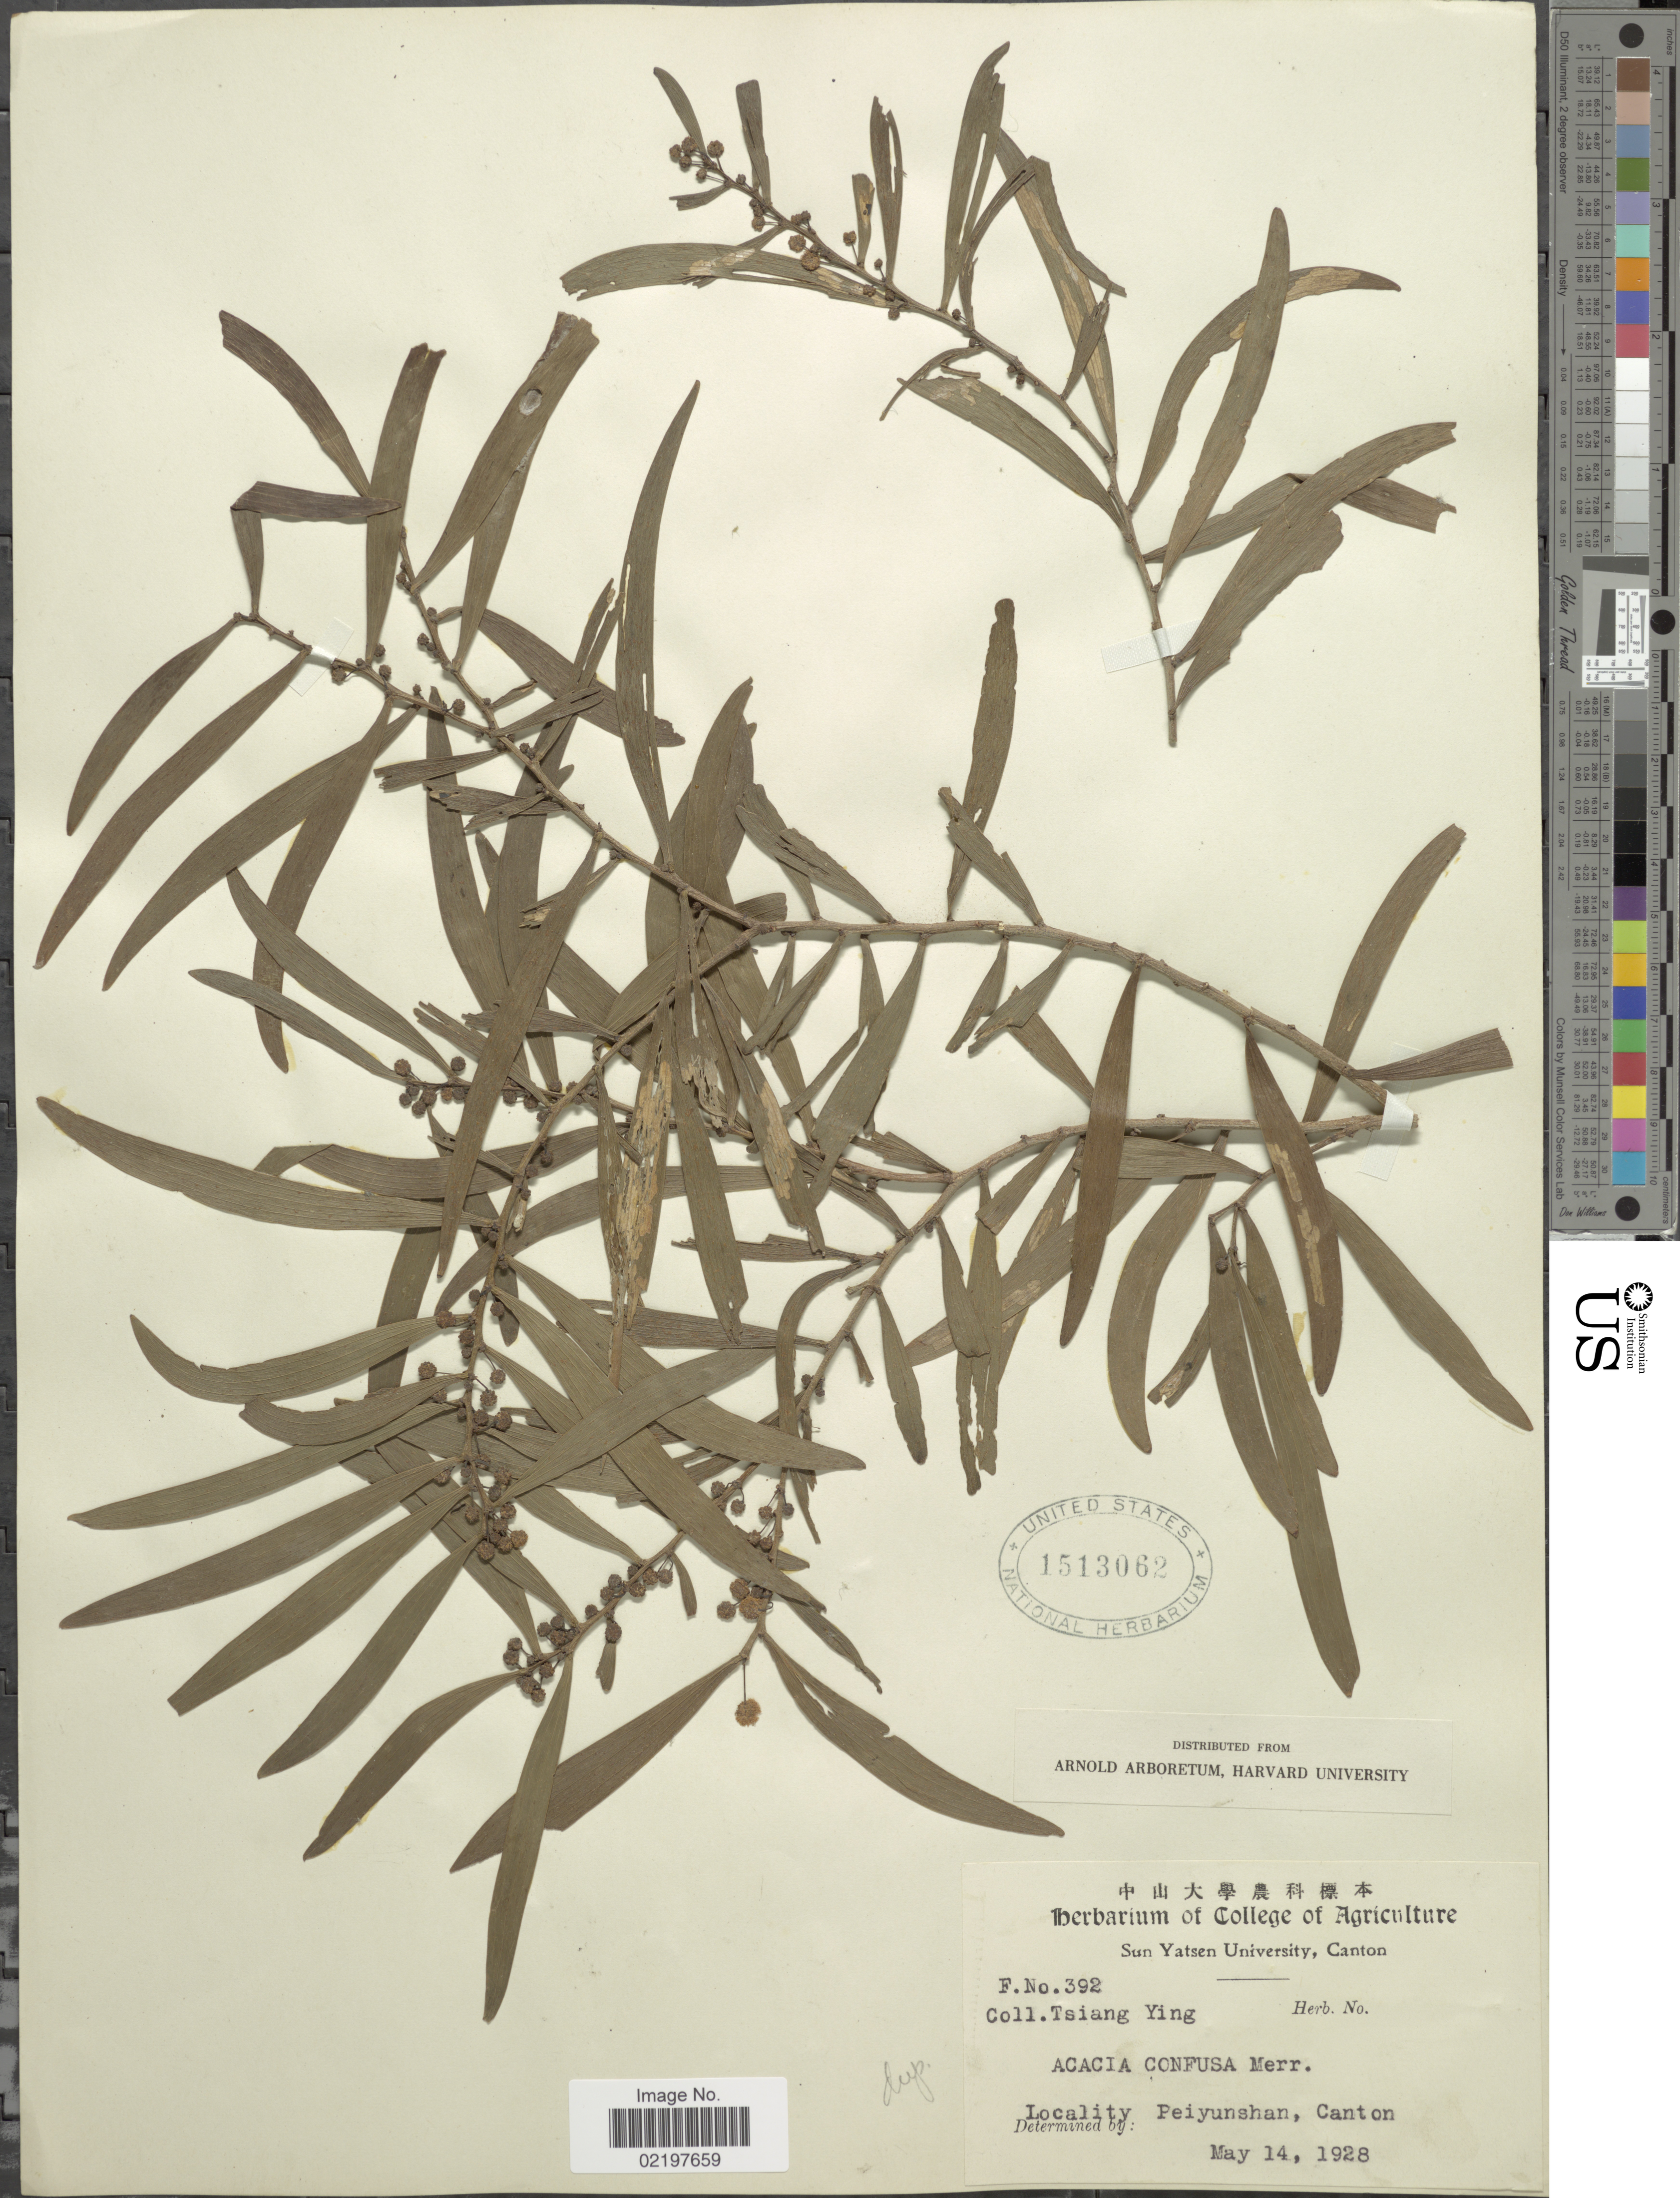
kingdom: Plantae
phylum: Tracheophyta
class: Magnoliopsida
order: Fabales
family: Fabaceae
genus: Acacia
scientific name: Acacia confusa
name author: Merr.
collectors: Y. Tsiang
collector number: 392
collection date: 1928-05-14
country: China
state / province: Guangdong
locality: Peiyunshan, Canton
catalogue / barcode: US 1513062